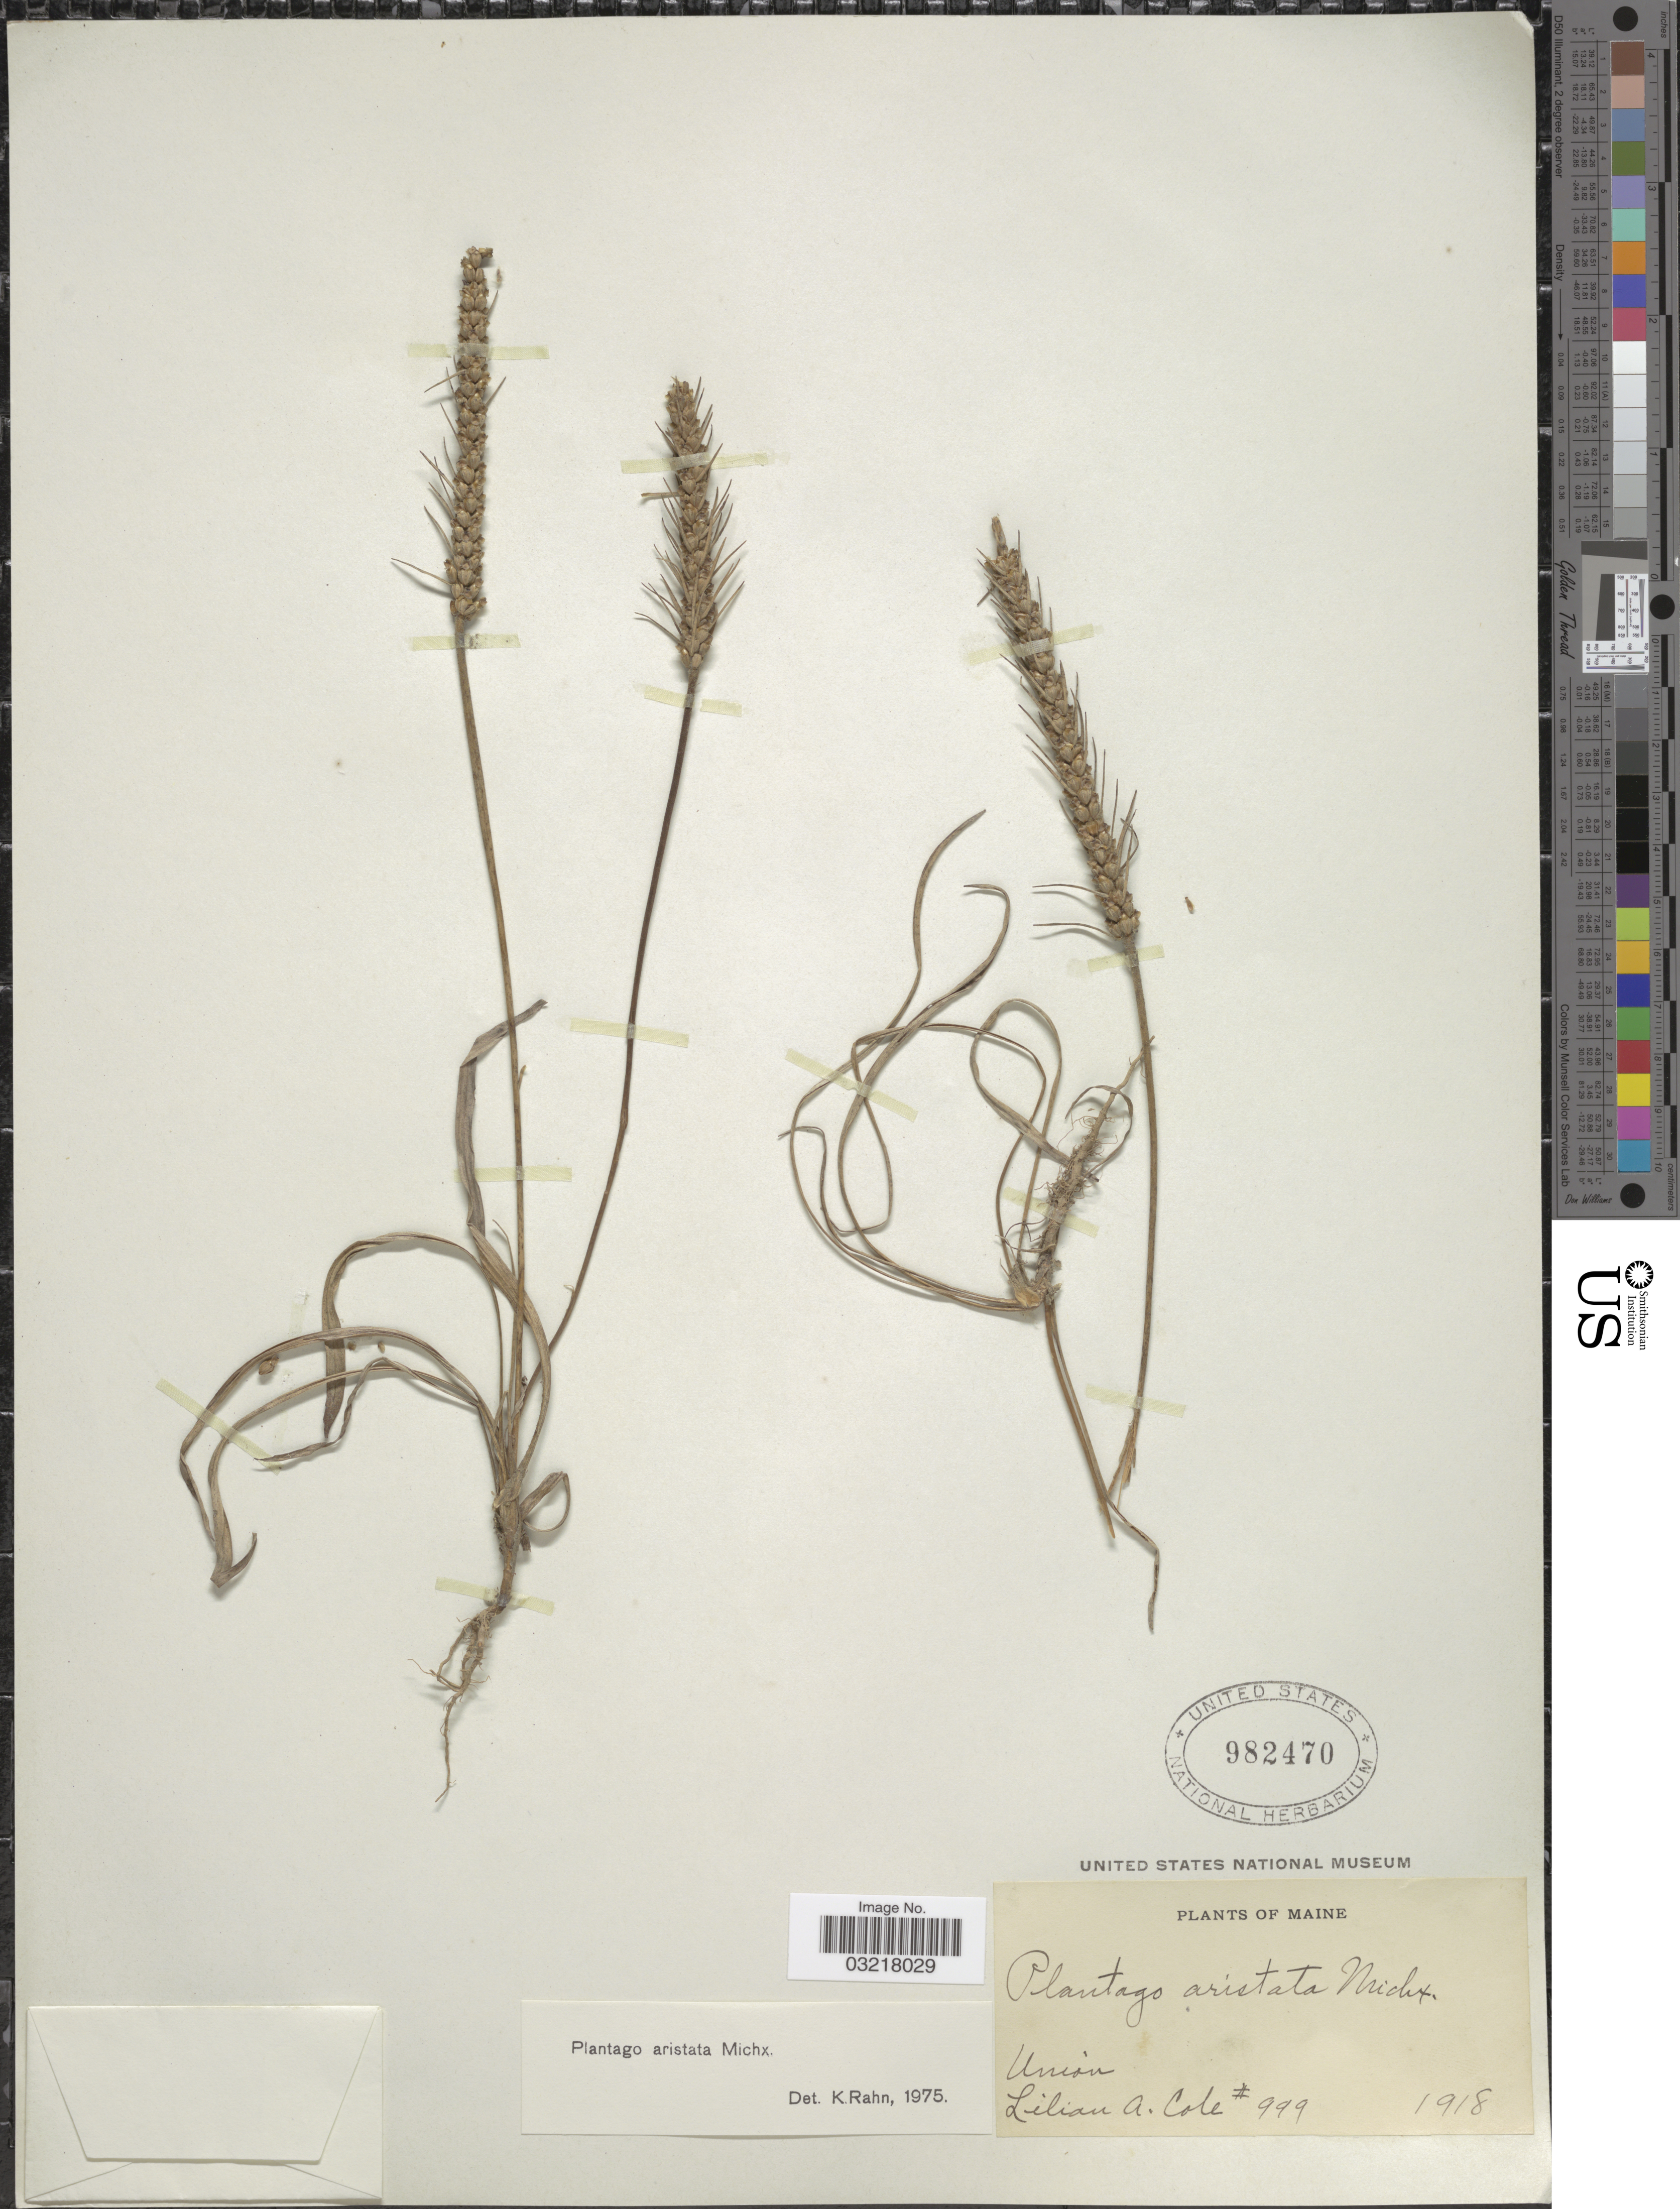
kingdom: Plantae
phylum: Tracheophyta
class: Magnoliopsida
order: Lamiales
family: Plantaginaceae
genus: Plantago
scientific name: Plantago aristata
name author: Michx.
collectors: L. A. Cole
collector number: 999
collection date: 1918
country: United States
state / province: Maine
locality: Union.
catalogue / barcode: US 982470